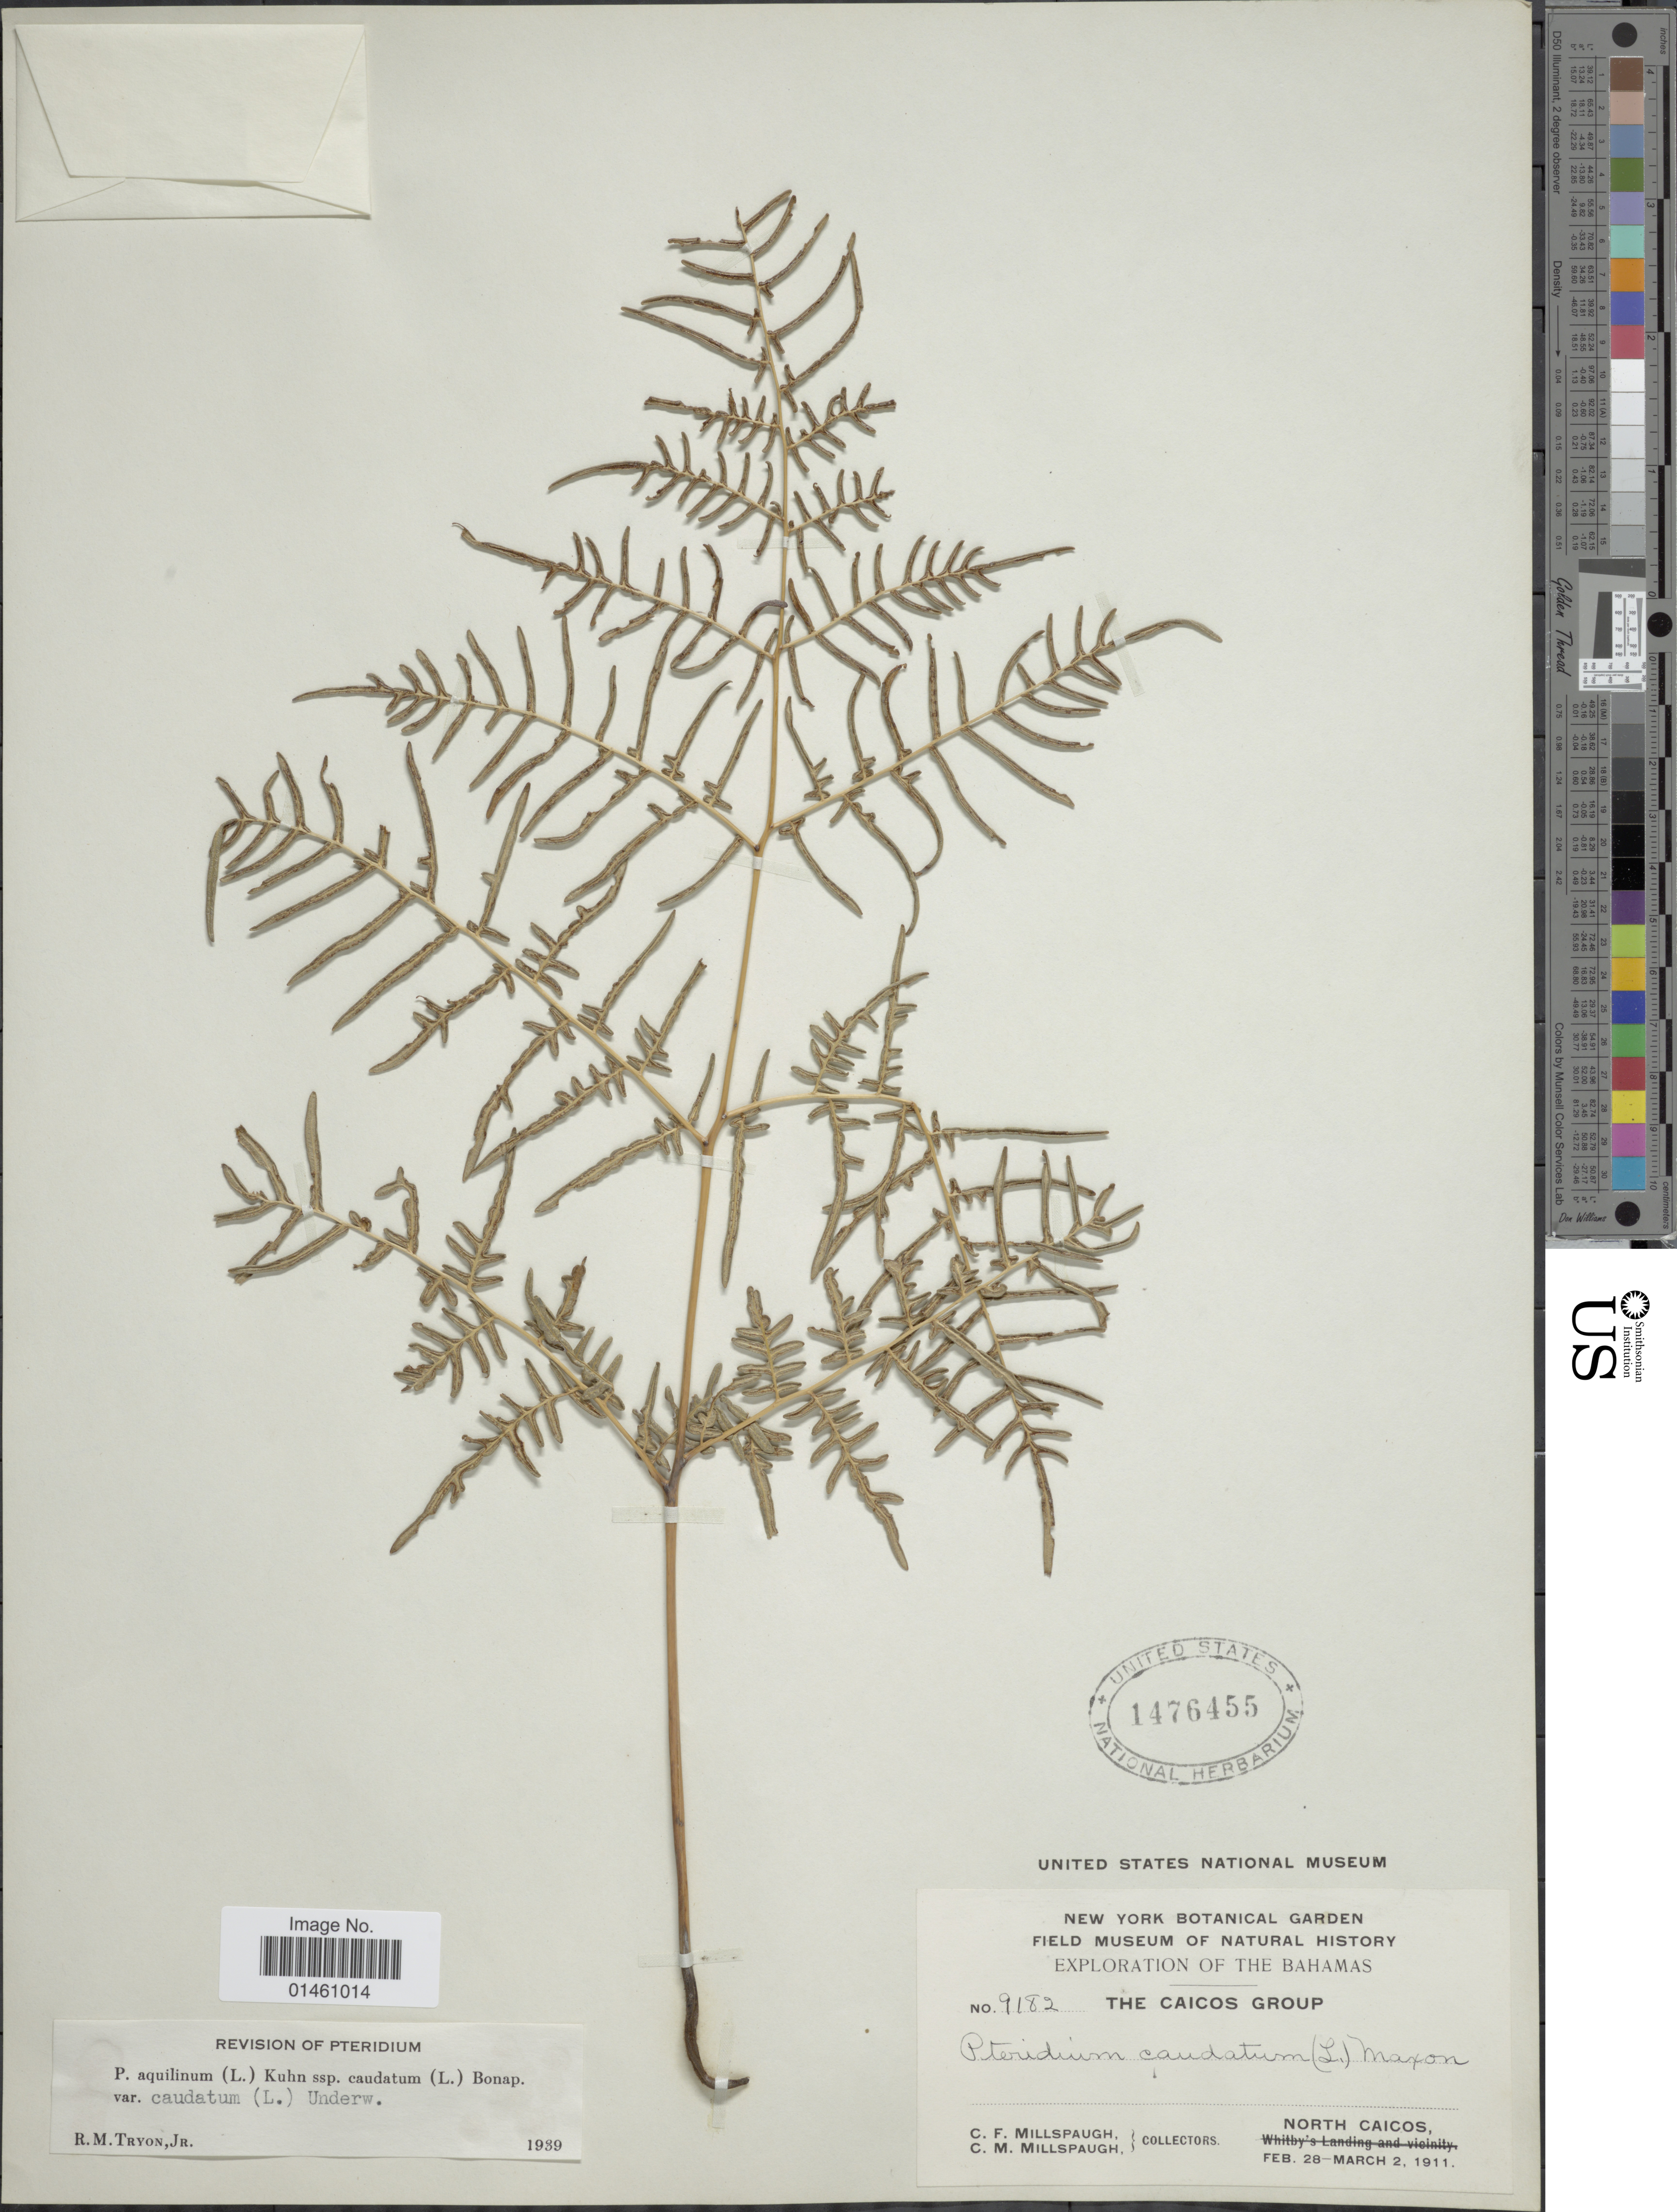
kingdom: Plantae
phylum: Tracheophyta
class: Polypodiopsida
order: Polypodiales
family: Dennstaedtiaceae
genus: Pteridium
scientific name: Pteridium caudatum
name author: (L.) Maxon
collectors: C. F. Millspaugh & C. Millspaugh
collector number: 9182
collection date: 1911-02-28/1911-03-02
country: Turks and Caicos Islands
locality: North Caicos. Caicos group.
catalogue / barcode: US 1476455